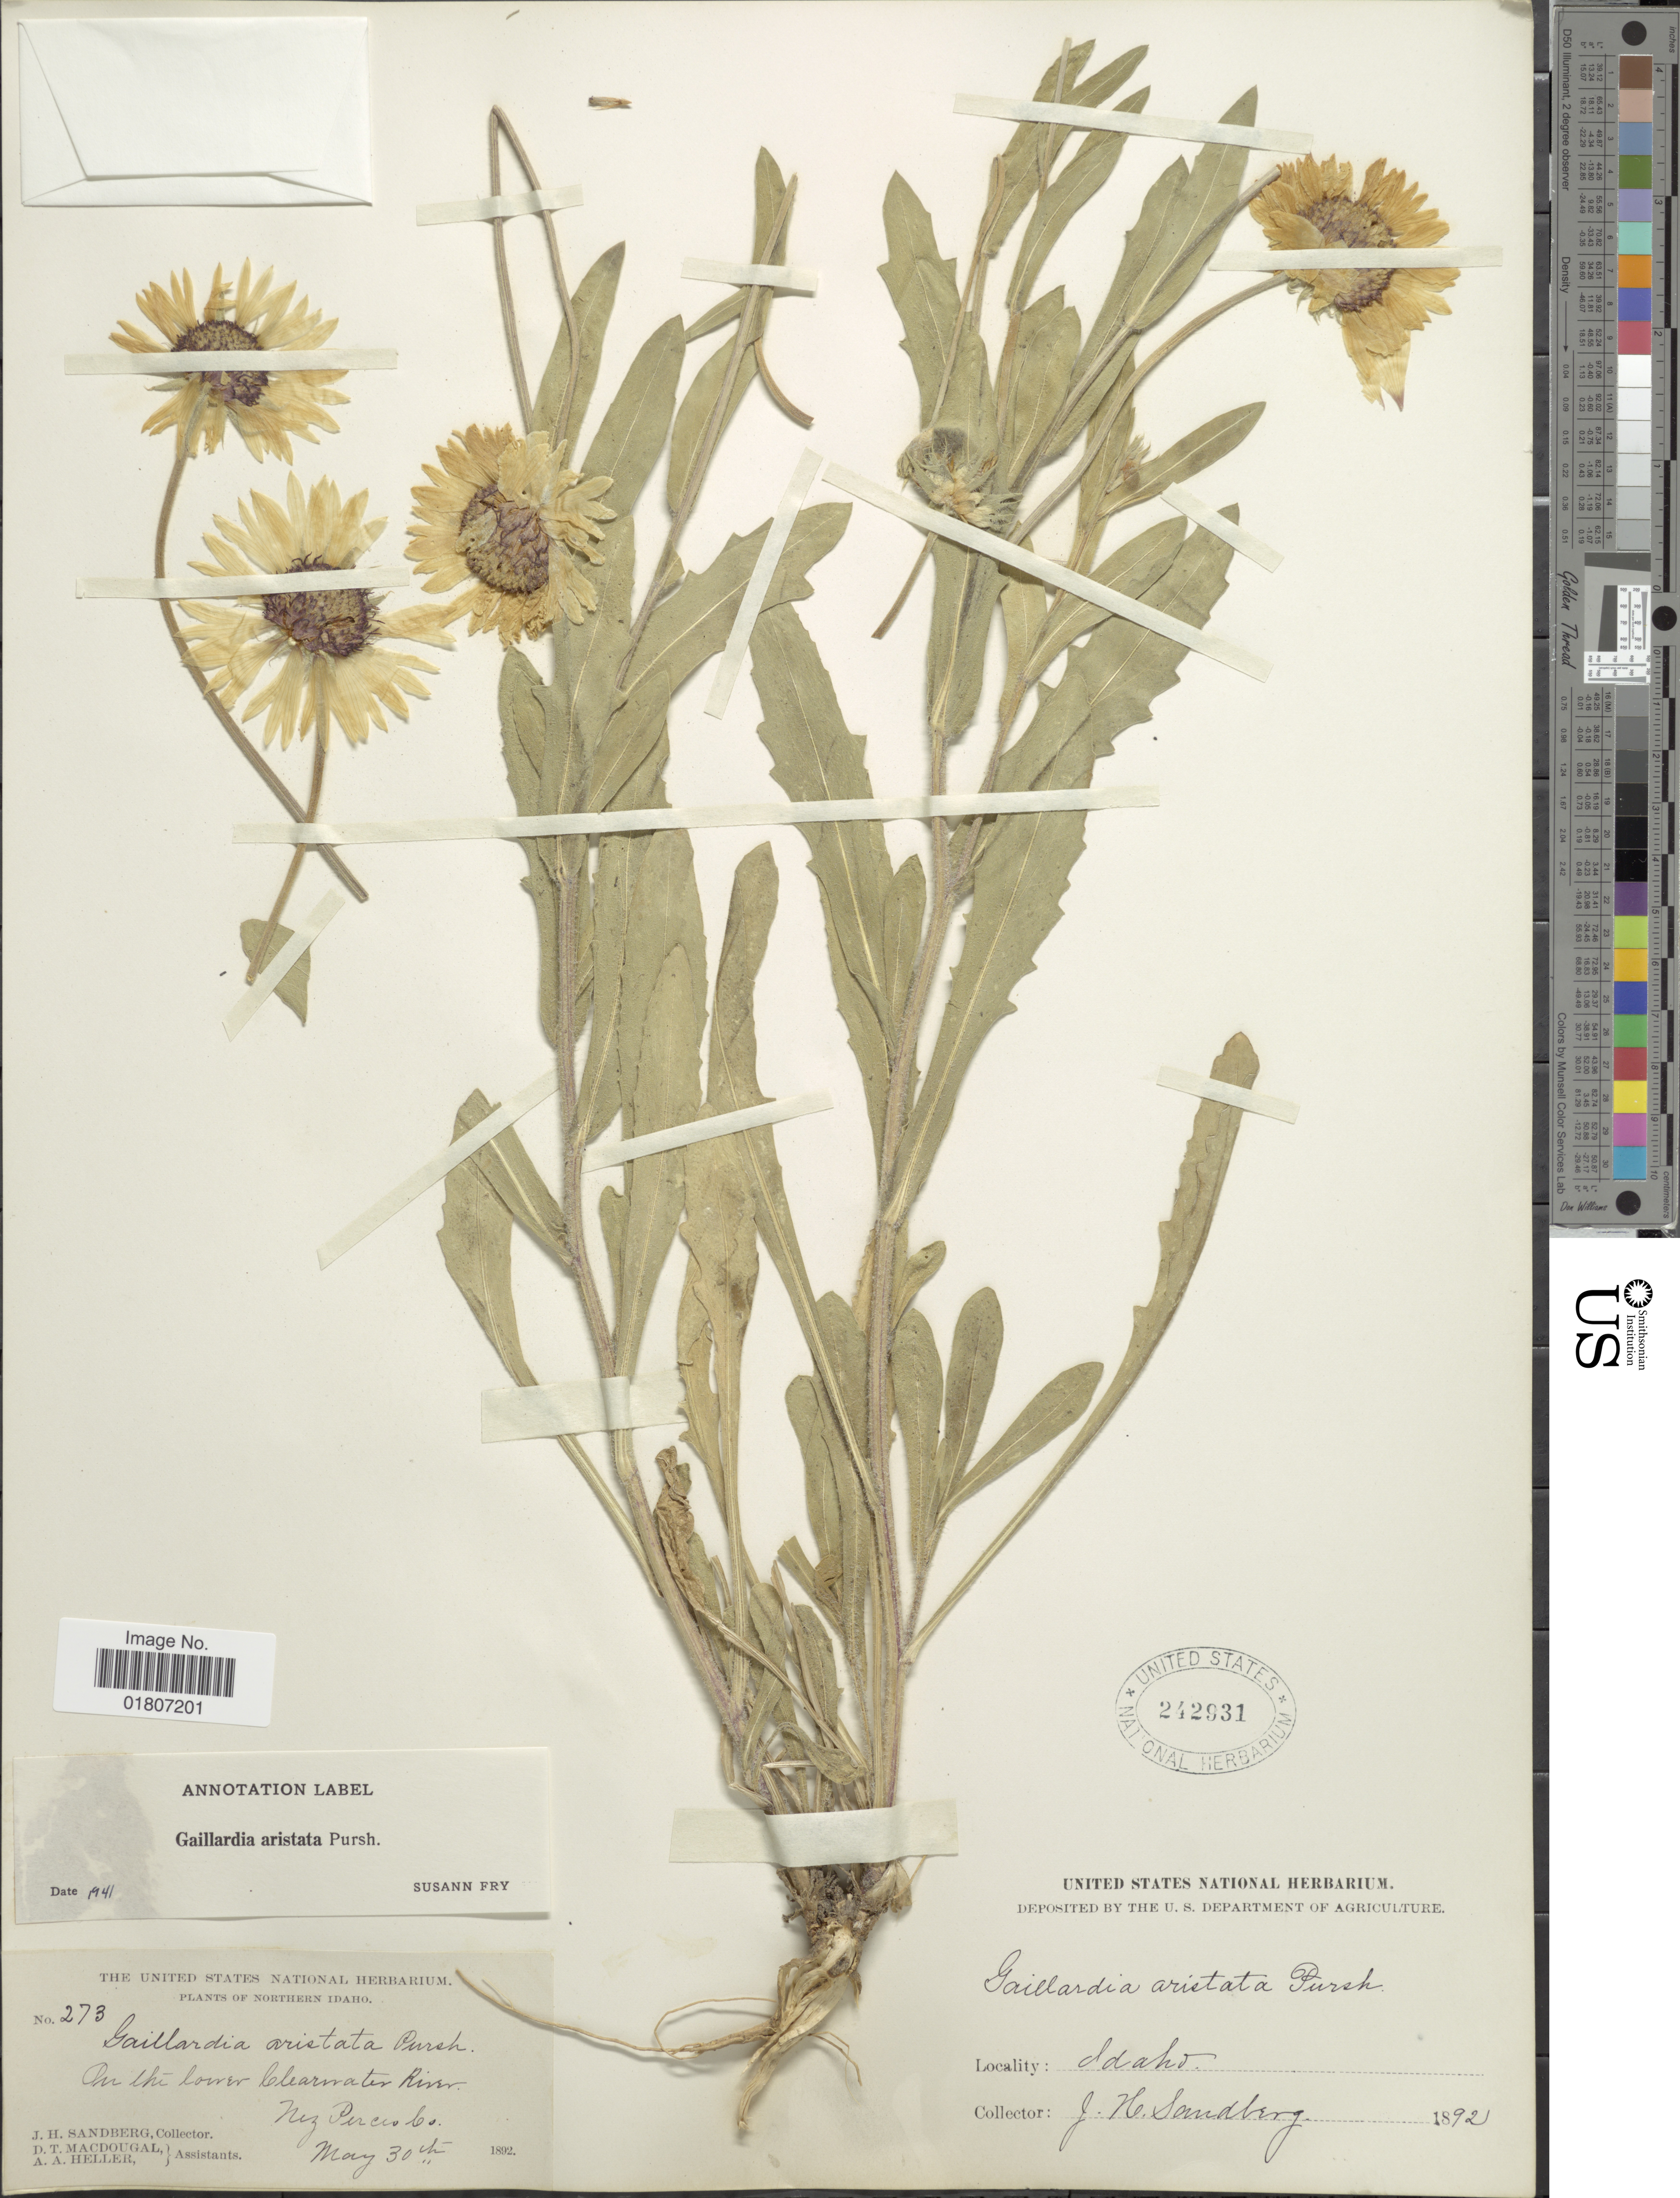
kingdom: Plantae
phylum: Tracheophyta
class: Magnoliopsida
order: Asterales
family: Asteraceae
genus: Gaillardia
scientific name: Gaillardia aristata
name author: Pursh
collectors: J. H. Sandberg, D. T. MacDougal & A. A. Heller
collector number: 273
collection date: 1892-05-30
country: United States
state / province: Idaho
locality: Northern Idaho. Lower Clearwater River, Nez Perces Co.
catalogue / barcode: US 242931